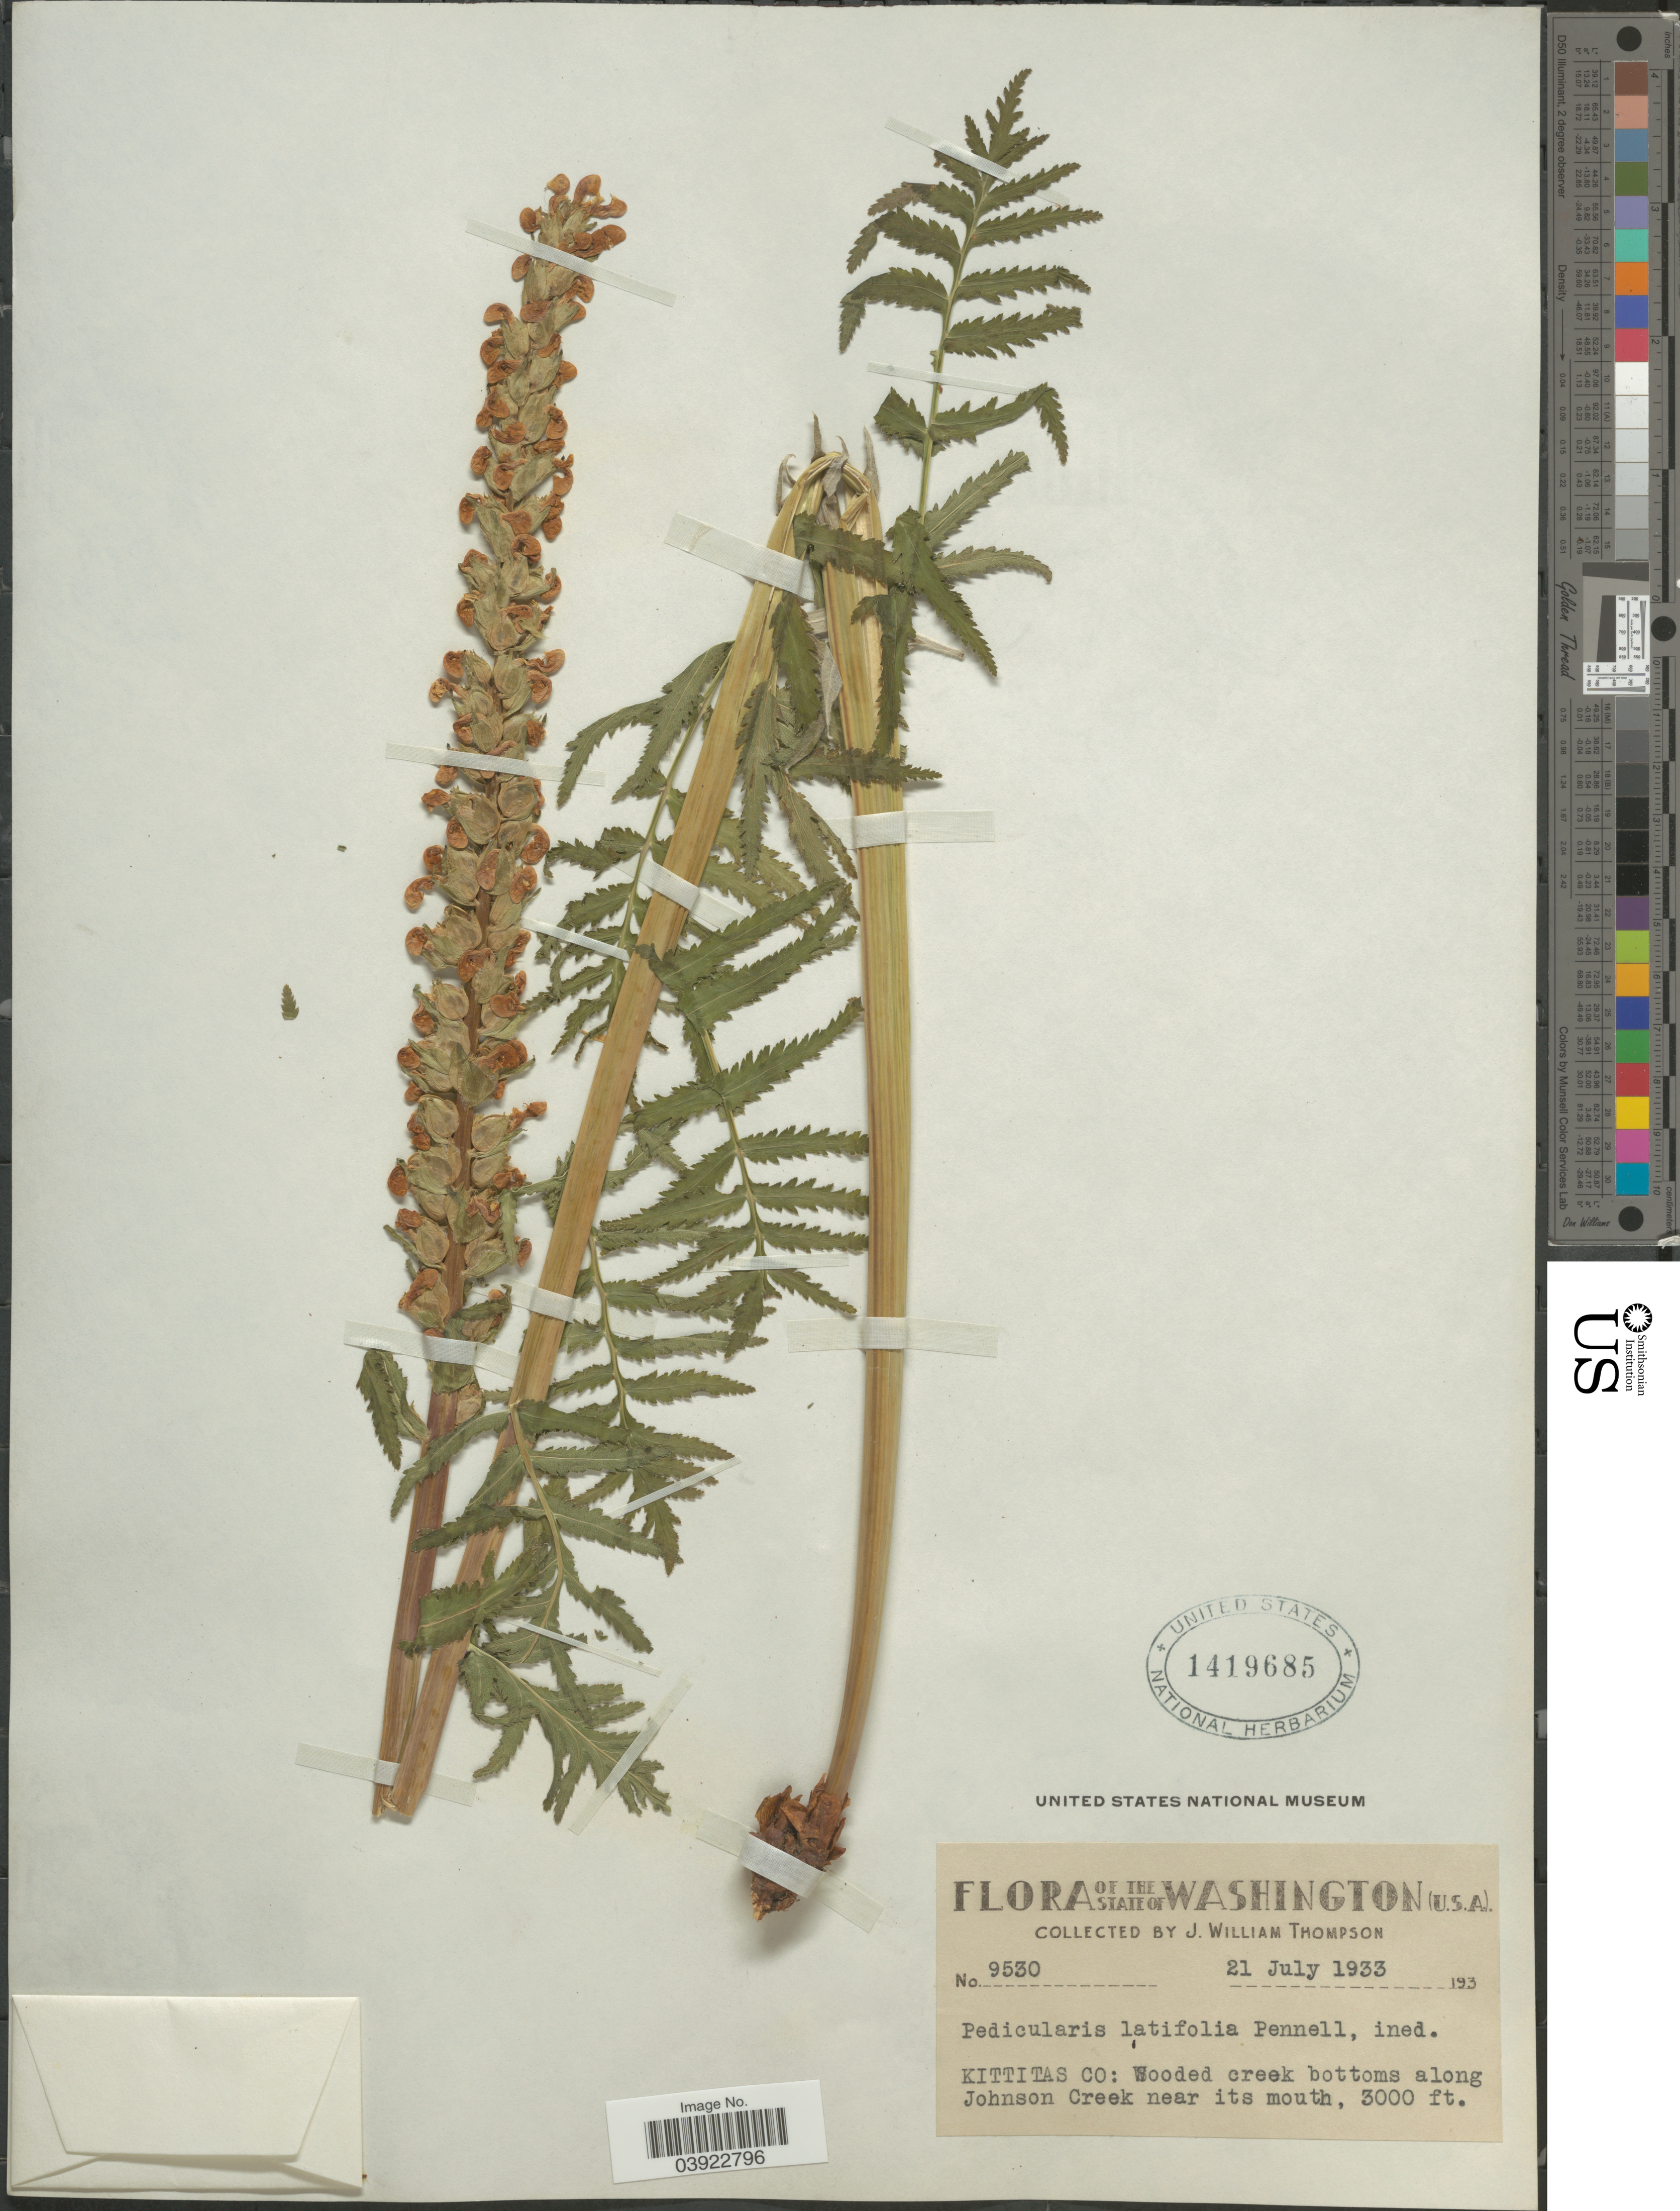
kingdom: Plantae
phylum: Tracheophyta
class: Magnoliopsida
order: Lamiales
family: Orobanchaceae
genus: Pedicularis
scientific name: Pedicularis latifolia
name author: Pennell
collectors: J. W. Thompson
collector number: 9530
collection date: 1933-07-21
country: United States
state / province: Washington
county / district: Kittitas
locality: Kittitas Co: Wooded creek bottoms along Johnson Creek near its mouth.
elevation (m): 914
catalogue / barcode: US 1419685